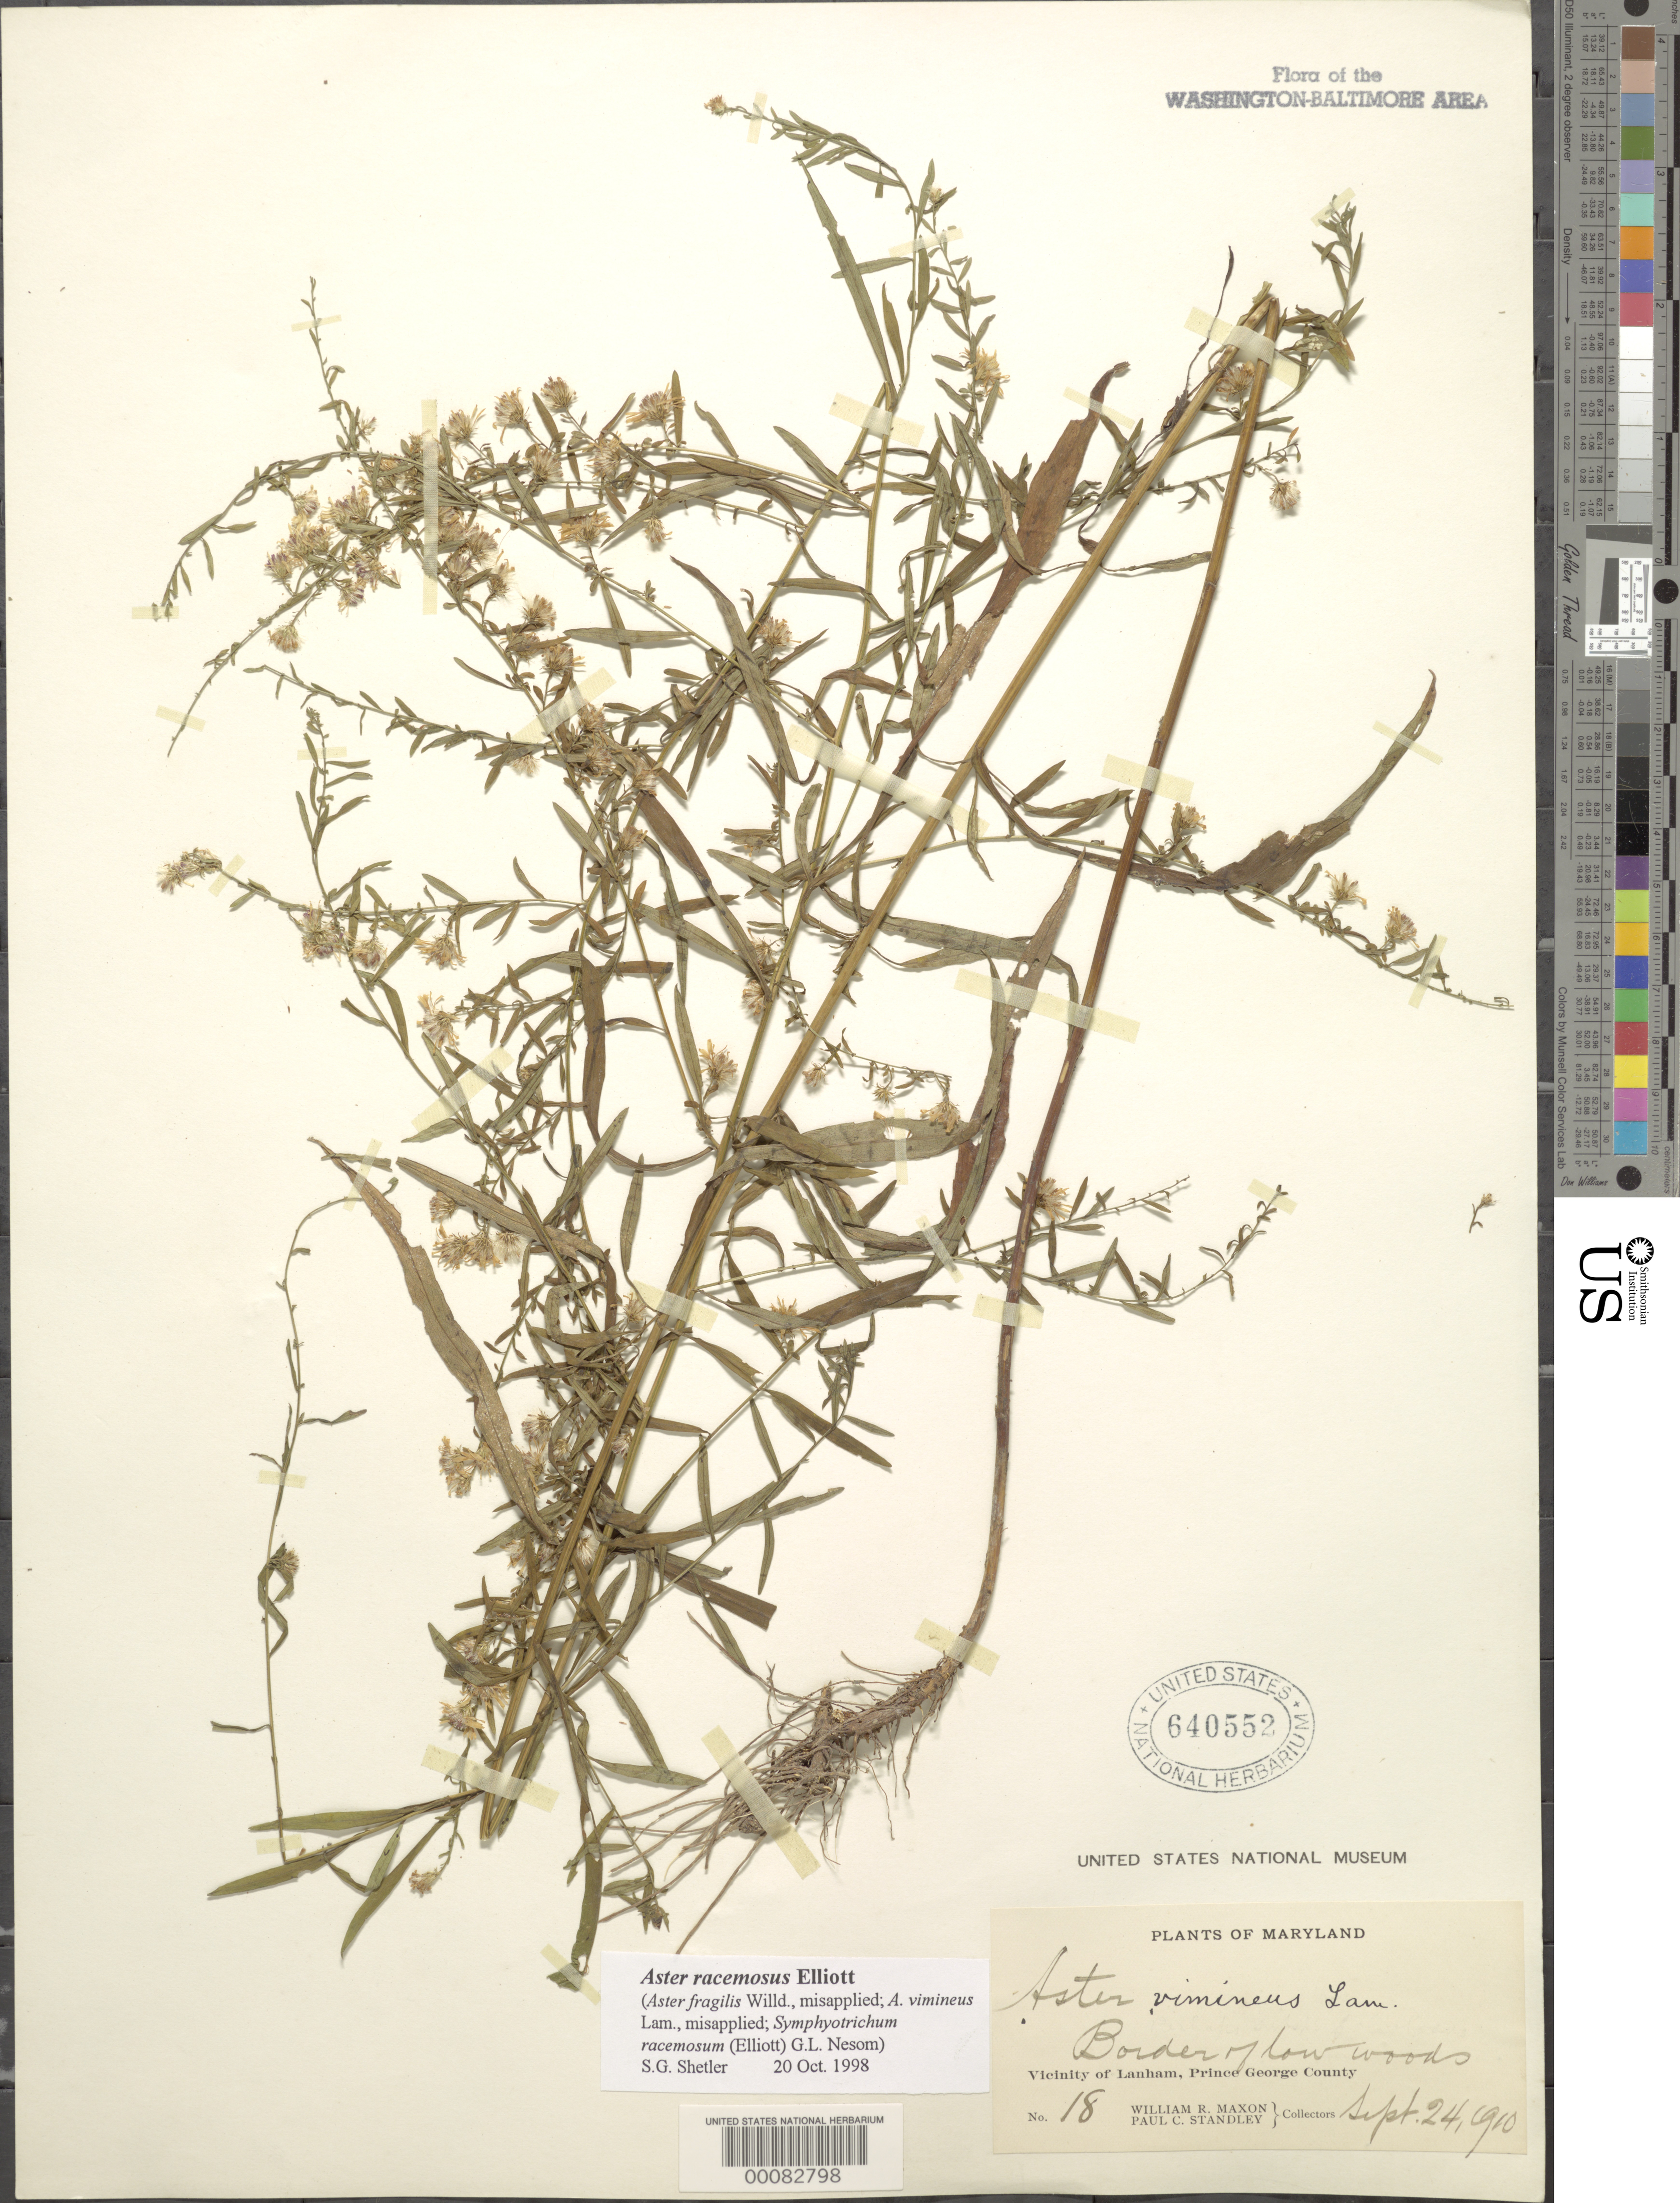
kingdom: Plantae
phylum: Tracheophyta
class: Magnoliopsida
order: Asterales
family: Asteraceae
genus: Symphyotrichum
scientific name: Symphyotrichum racemosum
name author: (Elliott) G.L. Nesom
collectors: W. R. Maxon & P. C. Standley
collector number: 18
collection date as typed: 24 Sep 1910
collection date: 1910-09-24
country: United States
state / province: Maryland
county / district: Prince George's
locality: Lanham vicinity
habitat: Border of low woods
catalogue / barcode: US 640552